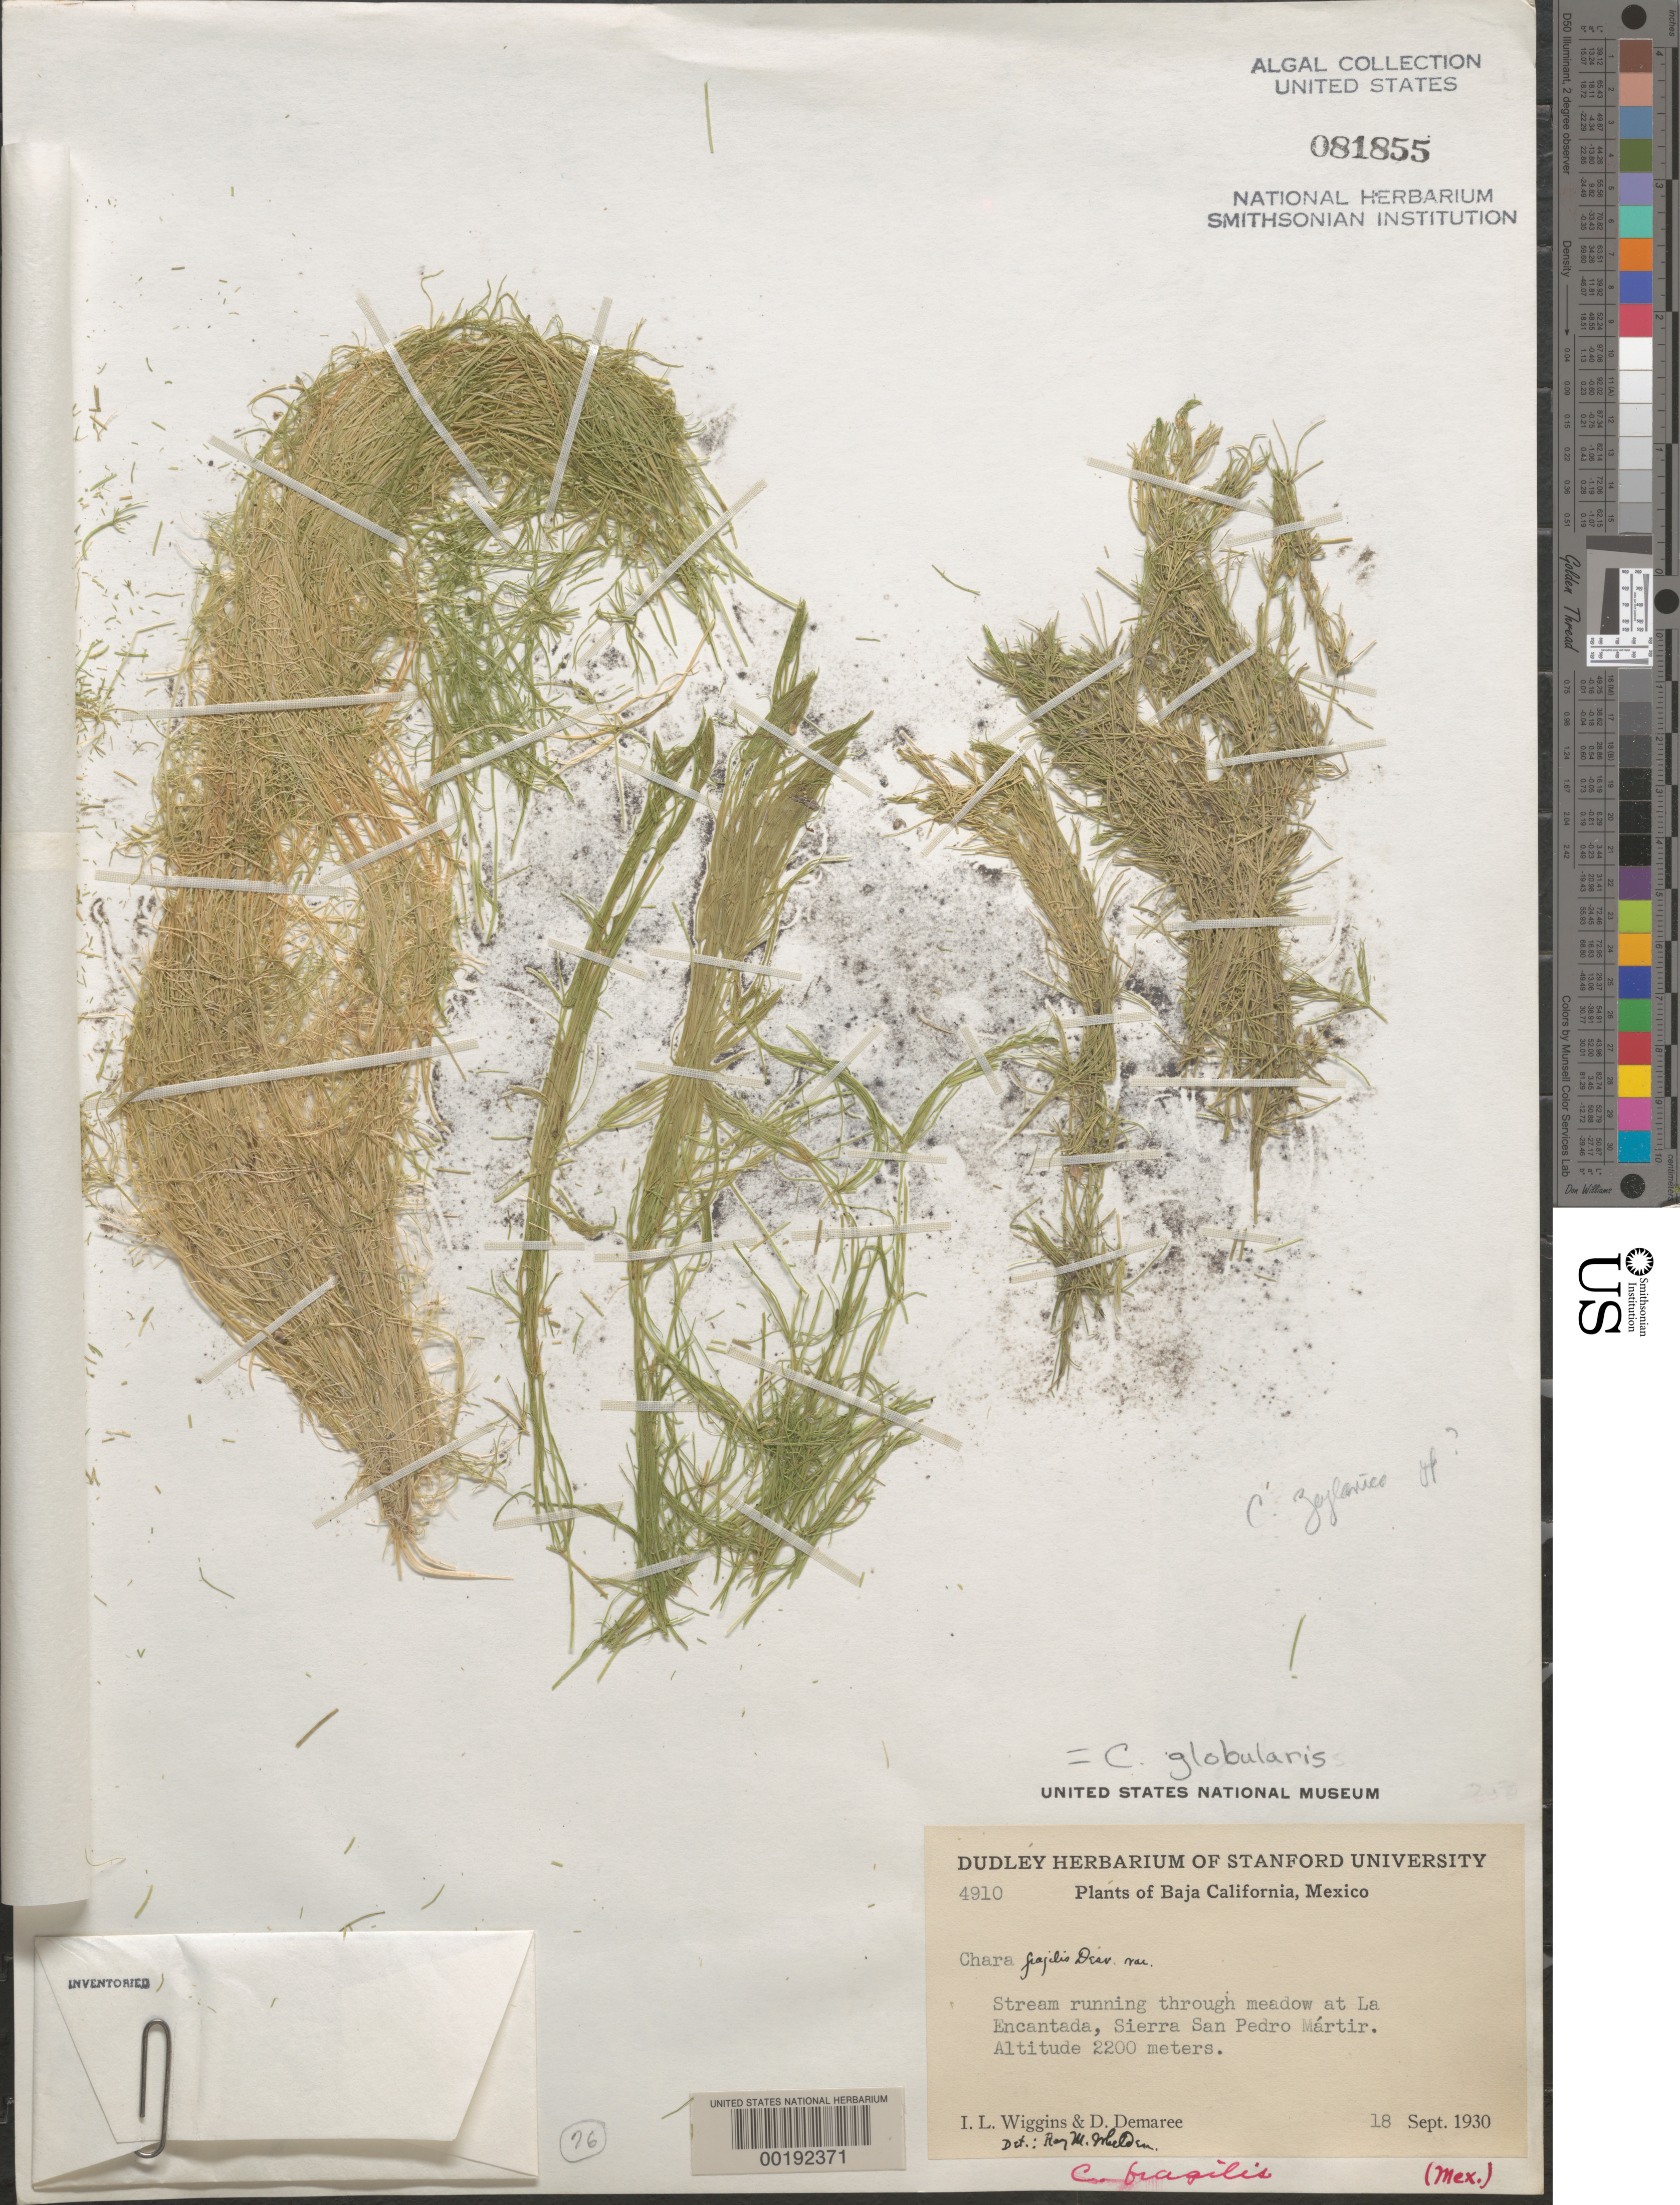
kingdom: Plantae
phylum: Charophyta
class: Charophyceae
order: Charales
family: Characeae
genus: Chara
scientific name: Chara globularis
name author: Thuiller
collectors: I. L. Wiggins & D. Demaree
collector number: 4910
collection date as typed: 18 Sep 1930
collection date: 1930-09-18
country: Mexico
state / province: Baja California Norte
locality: La Encantada, Sierra San Pedro Martir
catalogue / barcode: US 81855